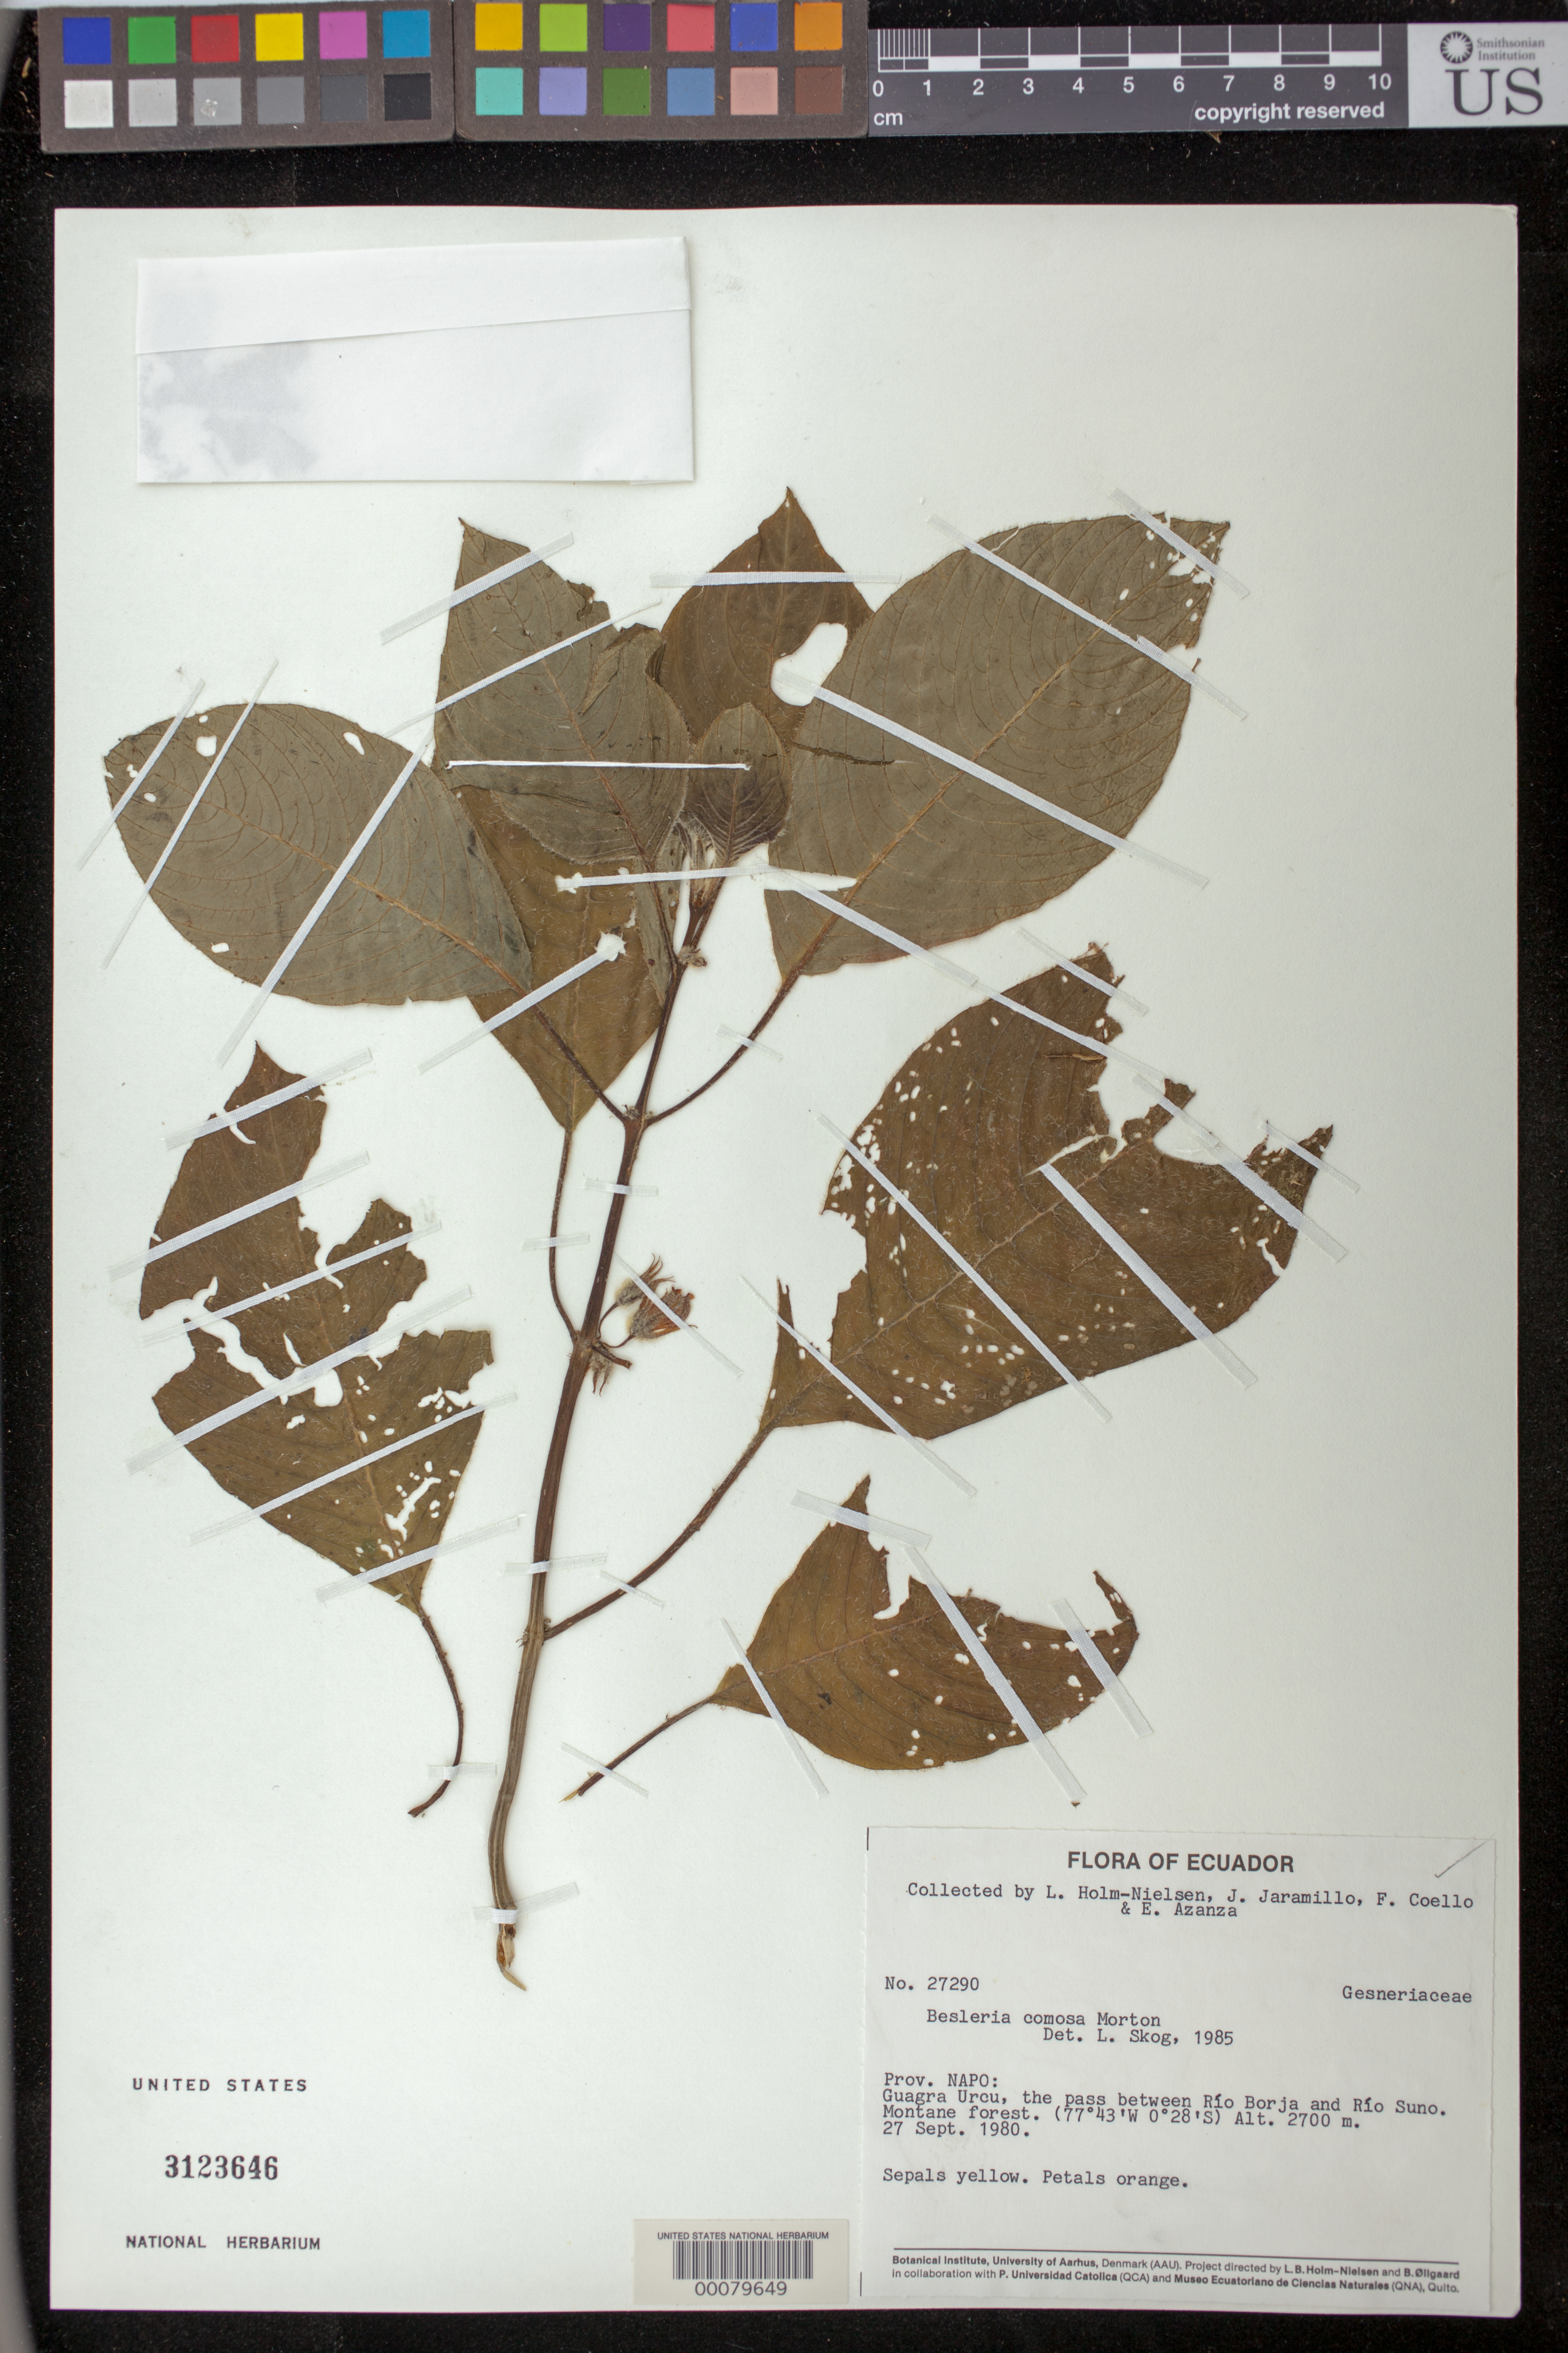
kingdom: Plantae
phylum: Tracheophyta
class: Magnoliopsida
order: Lamiales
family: Gesneriaceae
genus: Besleria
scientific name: Besleria comosa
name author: C.V. Morton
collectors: L. B. Holm-Nielsen, J. L. Jaramillo, F. Coello & E. Azanza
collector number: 27290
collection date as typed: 27 Sep 1980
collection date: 1980-09-27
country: Ecuador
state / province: Napo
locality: Guagra Urcu, the pass between Rio Borja and Rio Suno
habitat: Montane forest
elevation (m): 2700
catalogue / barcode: US 3123646